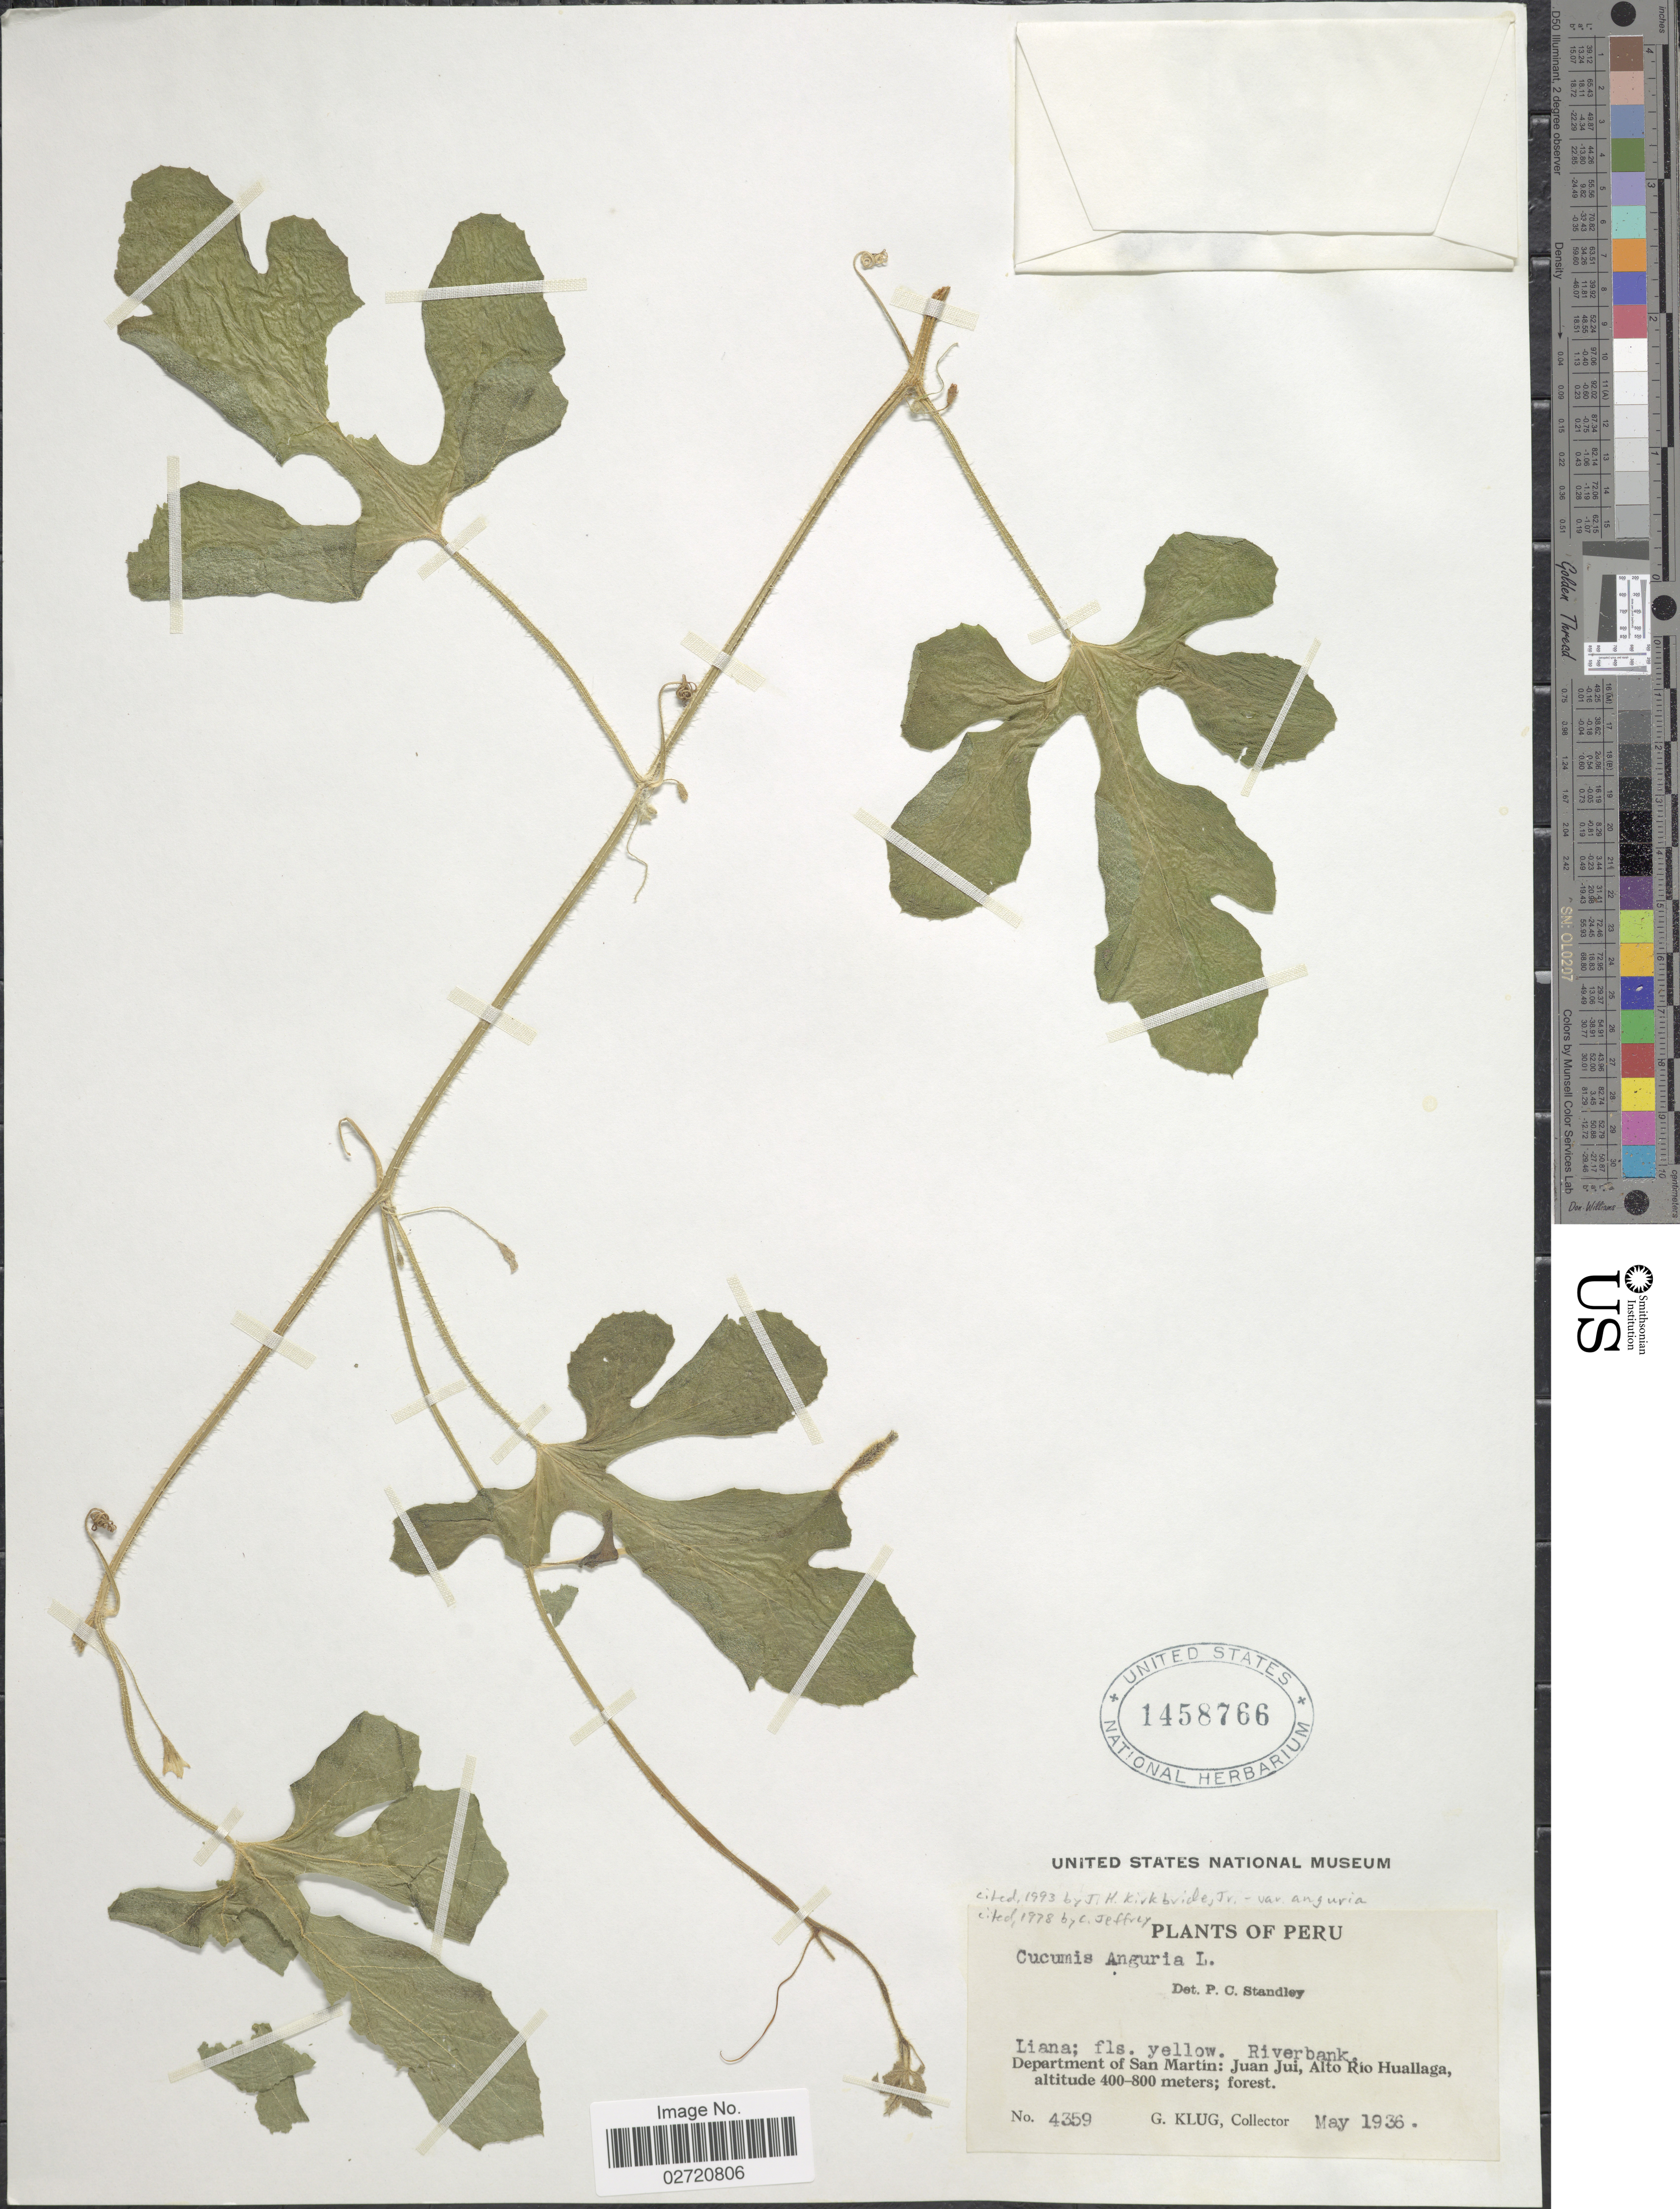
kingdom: Plantae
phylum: Tracheophyta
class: Magnoliopsida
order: Cucurbitales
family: Cucurbitaceae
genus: Cucumis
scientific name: Cucumis anguria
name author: L.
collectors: G. Klug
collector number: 4359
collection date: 1936-05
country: Peru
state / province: San Martín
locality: Department of San Martin: Juan Jui, Alto Rio Huallaga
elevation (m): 400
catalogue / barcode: US 1458766